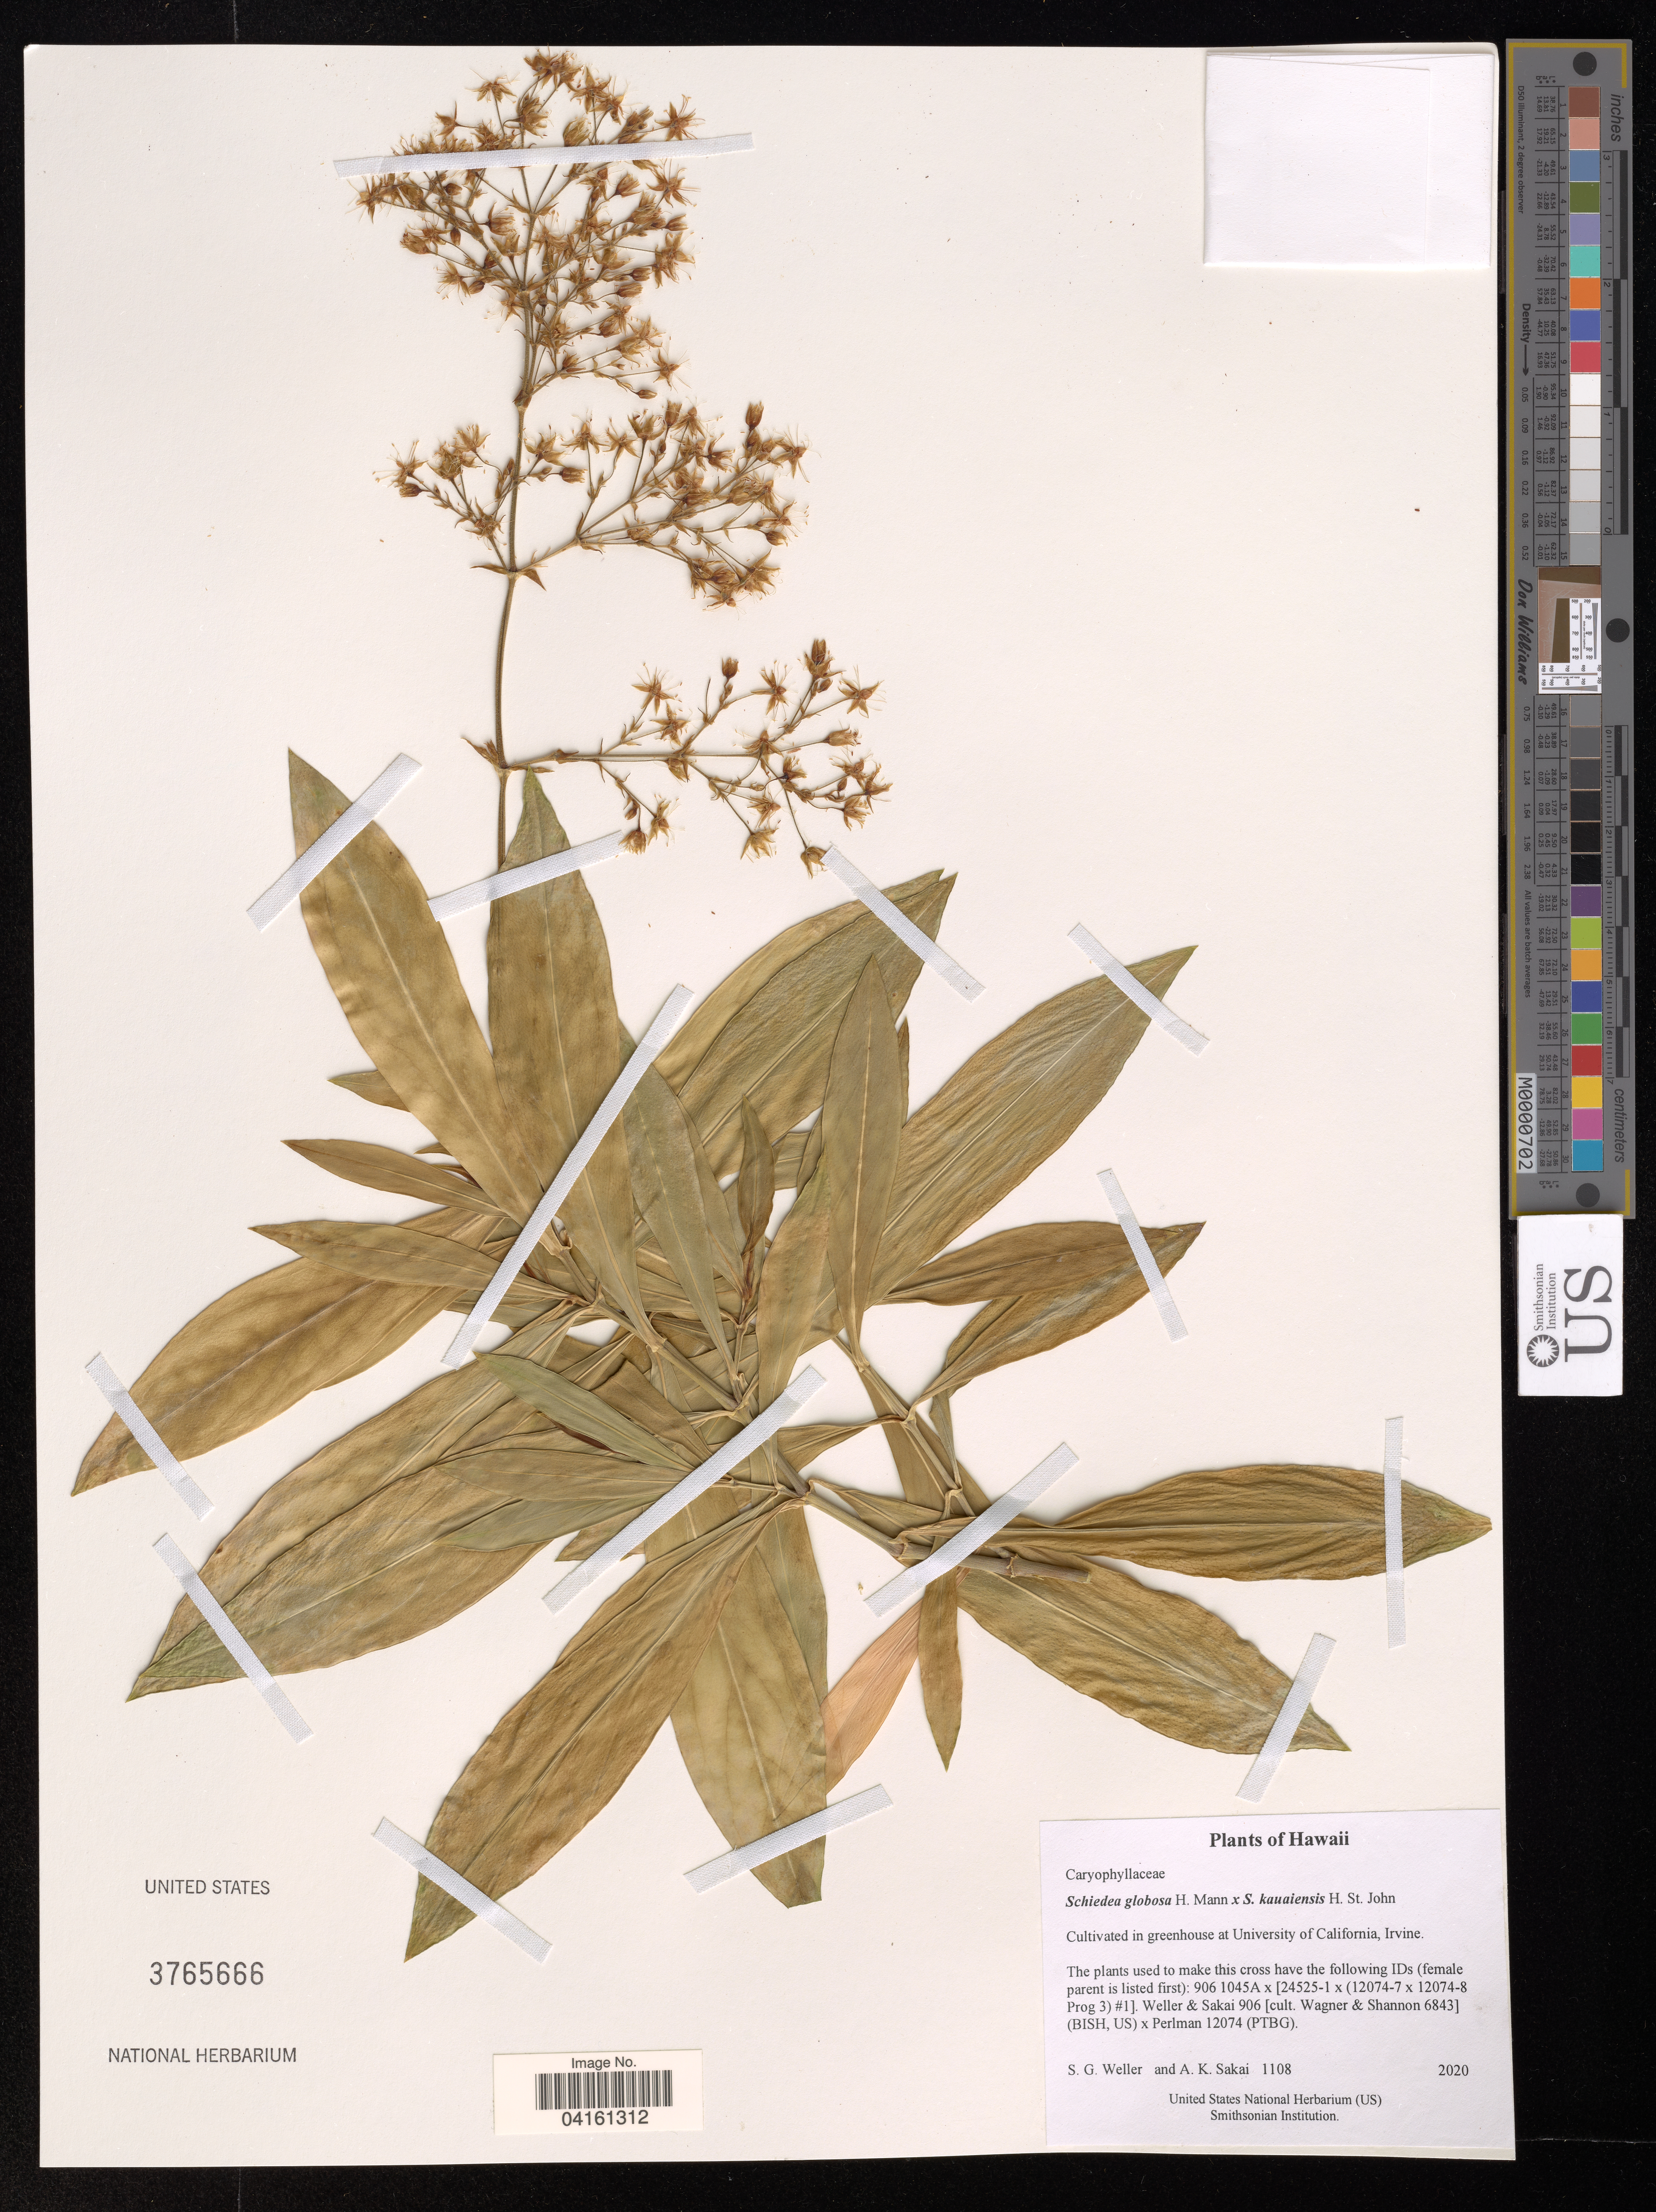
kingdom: Plantae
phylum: Tracheophyta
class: Magnoliopsida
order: Caryophyllales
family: Caryophyllaceae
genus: Schiedea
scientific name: Schiedea globosa x S. kauaiensis H. St. John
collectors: S. G. Weller & A. Sakai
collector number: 1108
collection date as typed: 2020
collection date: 2020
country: United States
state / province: California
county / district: Orange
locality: Cultivated in greenhouse at University of California, Irvine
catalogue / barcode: US 3765666